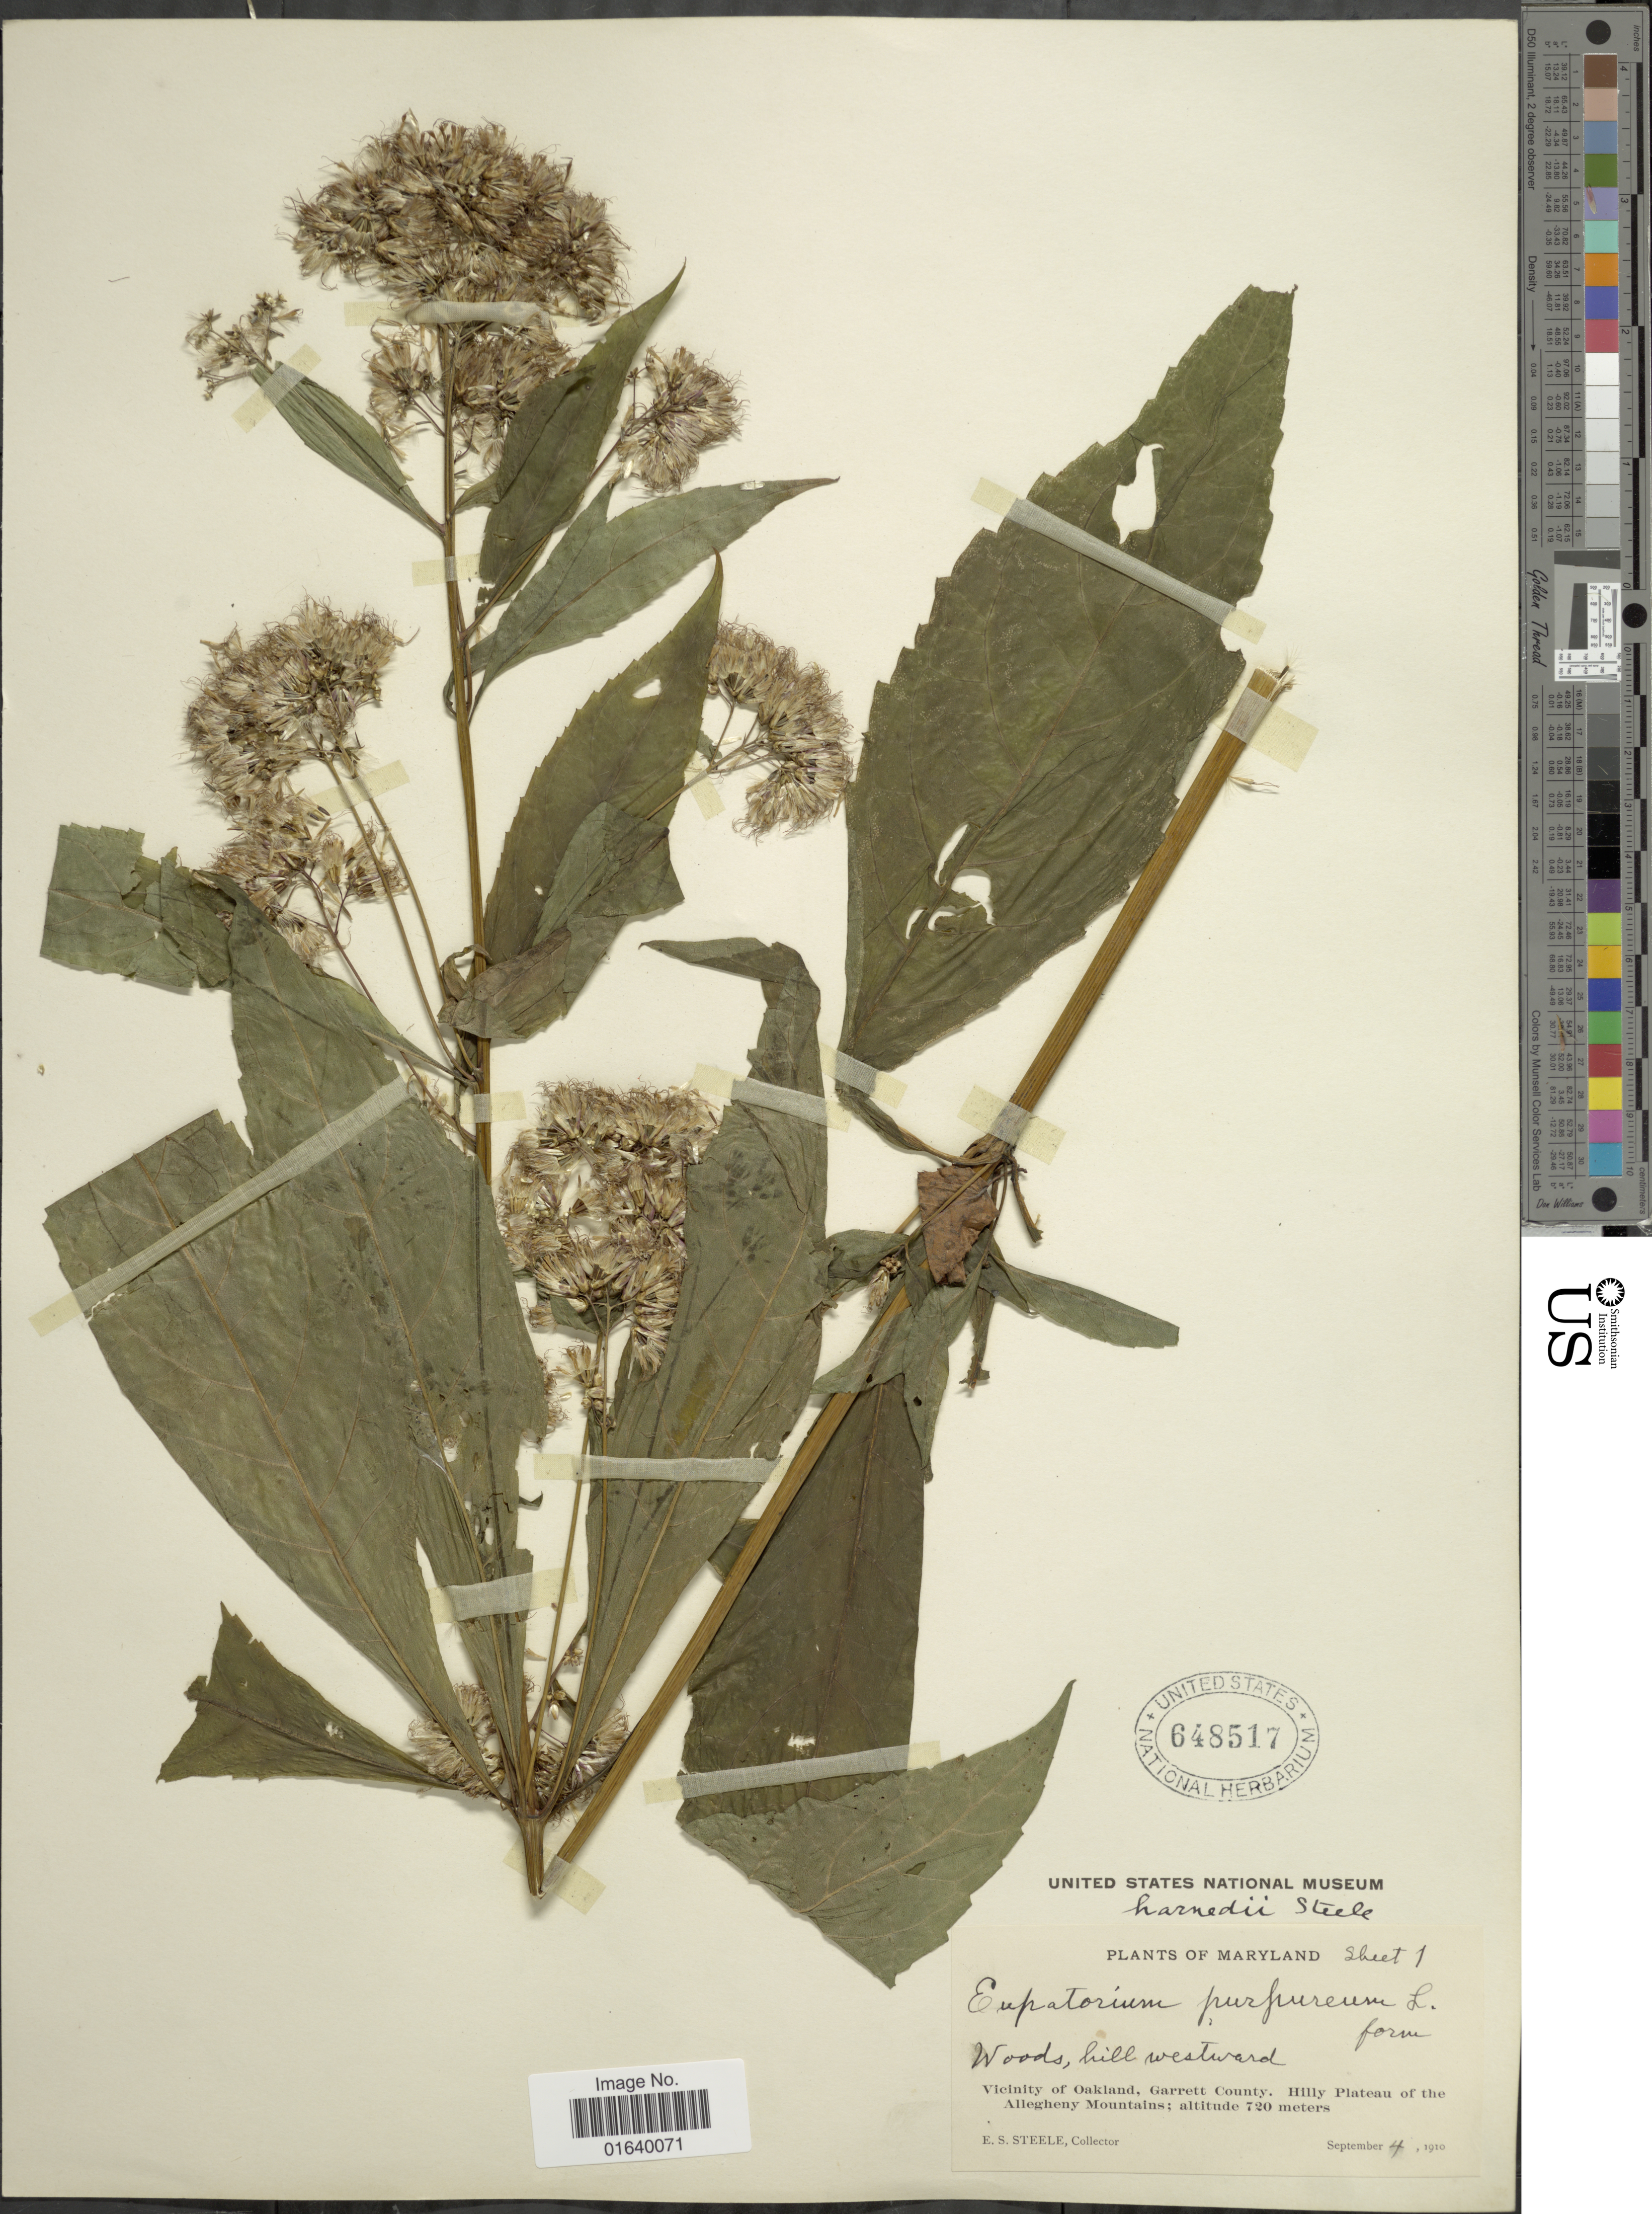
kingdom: Plantae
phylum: Tracheophyta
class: Magnoliopsida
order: Asterales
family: Asteraceae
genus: Eupatorium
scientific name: Eupatorium purpureum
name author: (L.) E.E. Lamont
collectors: E. Steele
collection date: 1910-09-04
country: United States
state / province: Maryland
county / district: Garrett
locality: Woods, hill westward, Vicinity of Oakland Garrett County. Hilly Plateau of the Allegheny Mountains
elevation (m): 720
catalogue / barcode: US 648517